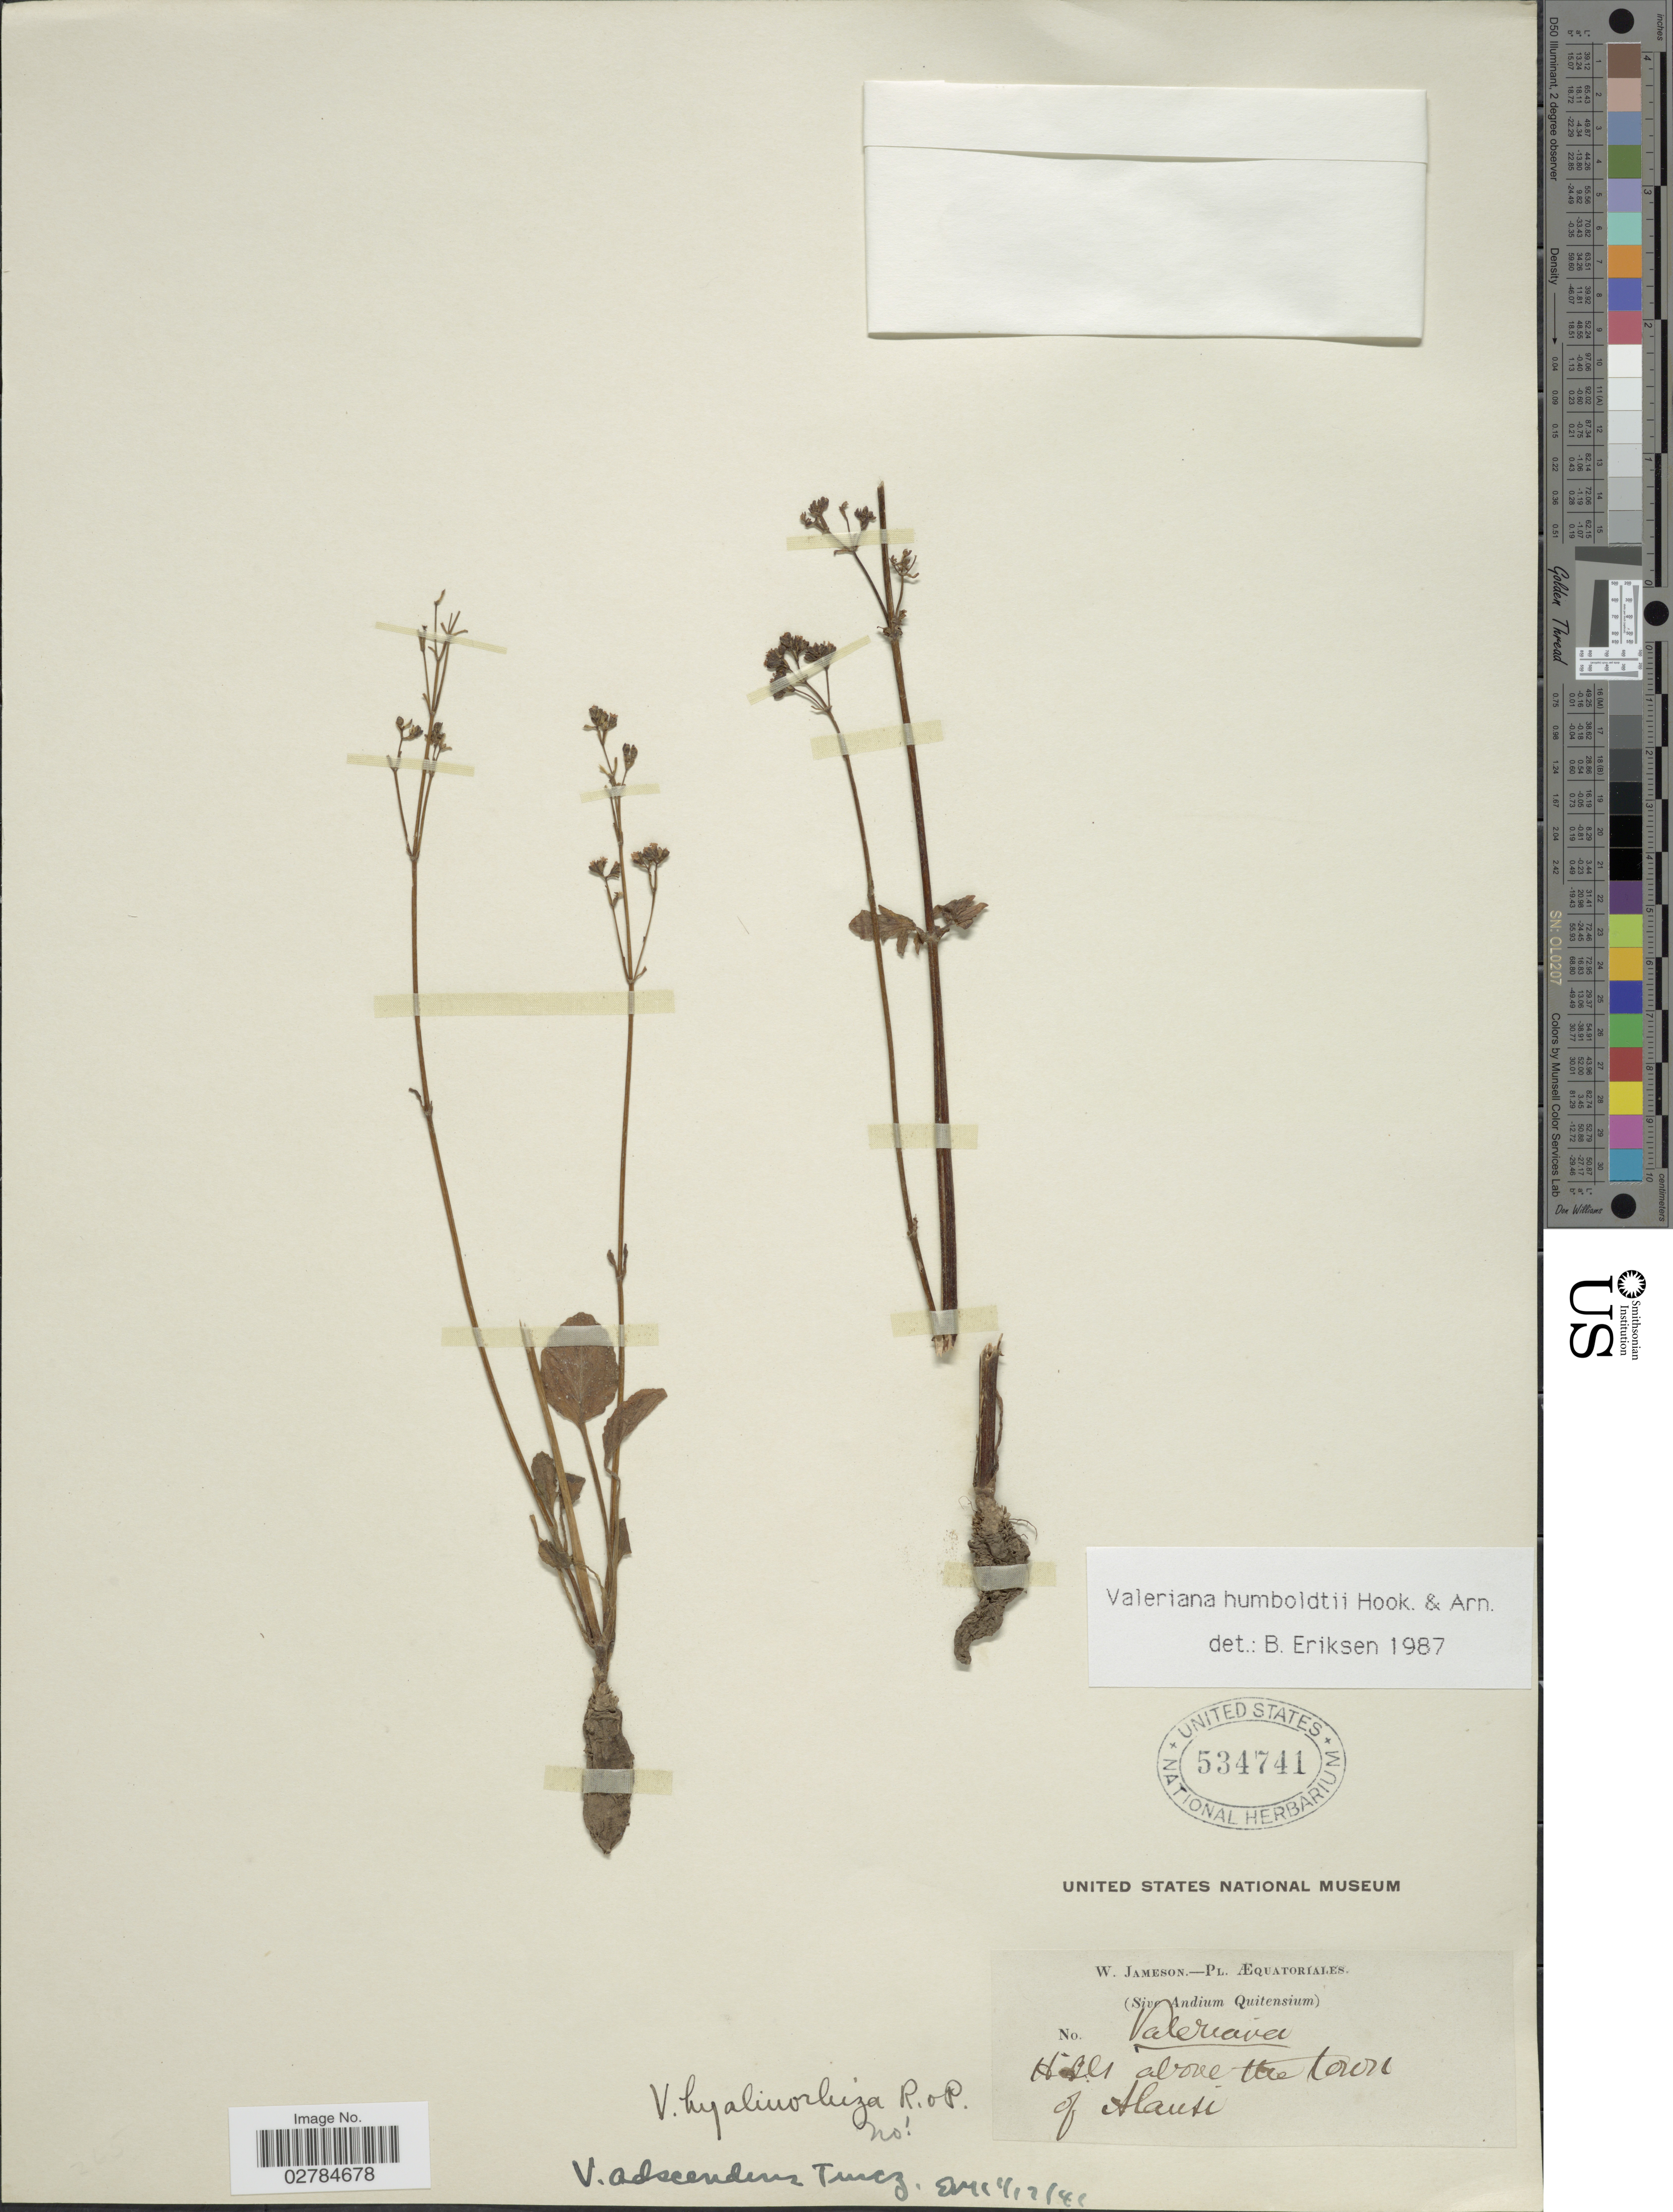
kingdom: Plantae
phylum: Tracheophyta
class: Magnoliopsida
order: Dipsacales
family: Caprifoliaceae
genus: Valeriana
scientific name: Valeriana humboldtii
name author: Hook. & Arn.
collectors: W. Jameson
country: Ecuador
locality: Æquatoriales. (Sive Andium Quitensium). Hills above the town of Hauti.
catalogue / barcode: US 534741